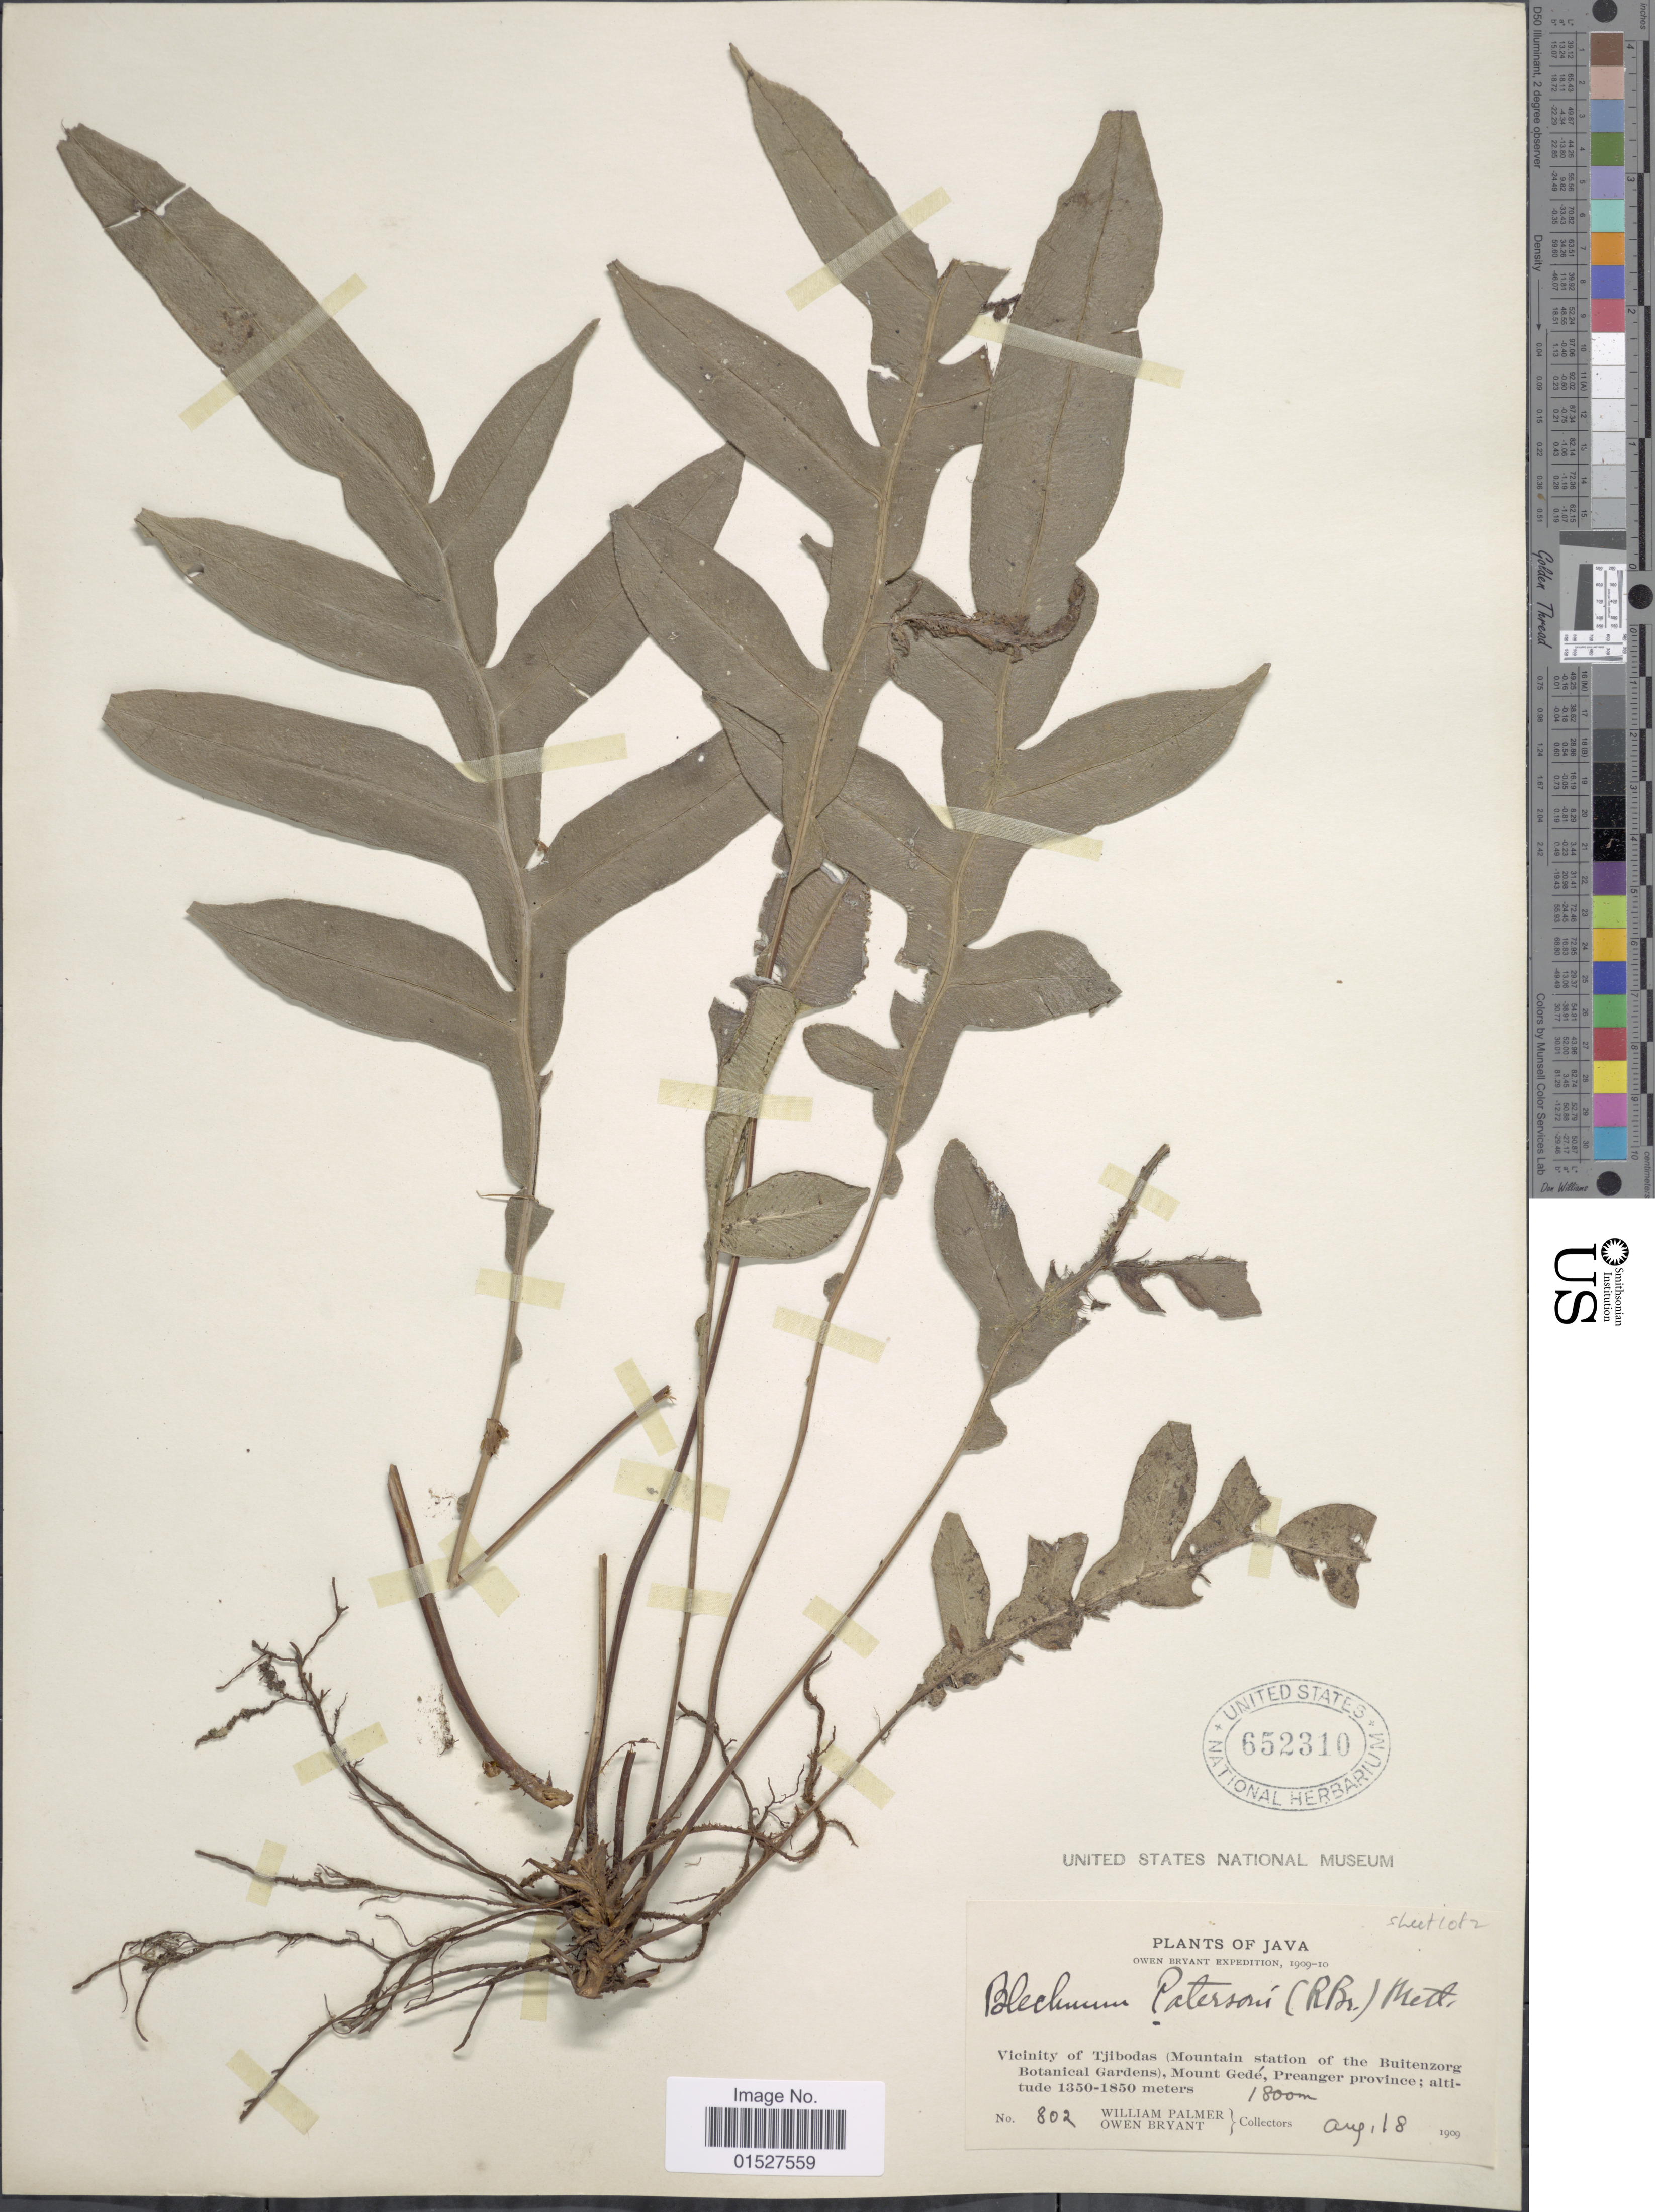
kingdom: Plantae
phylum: Tracheophyta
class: Polypodiopsida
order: Polypodiales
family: Blechnaceae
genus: Blechnum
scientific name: Blechnum melanocaulon subsp. melanocaulon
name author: (Brack.) T.C. Chambers & P. A. Farrant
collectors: W. Palmer & O. Bryant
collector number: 802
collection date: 1909-08-18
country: Indonesia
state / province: Java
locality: Vicinity of Tjibodas (Mountain station of the Buitenzorg Botanical Gardens), Mount Gede, Preanger province.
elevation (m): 1800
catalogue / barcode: US 652310